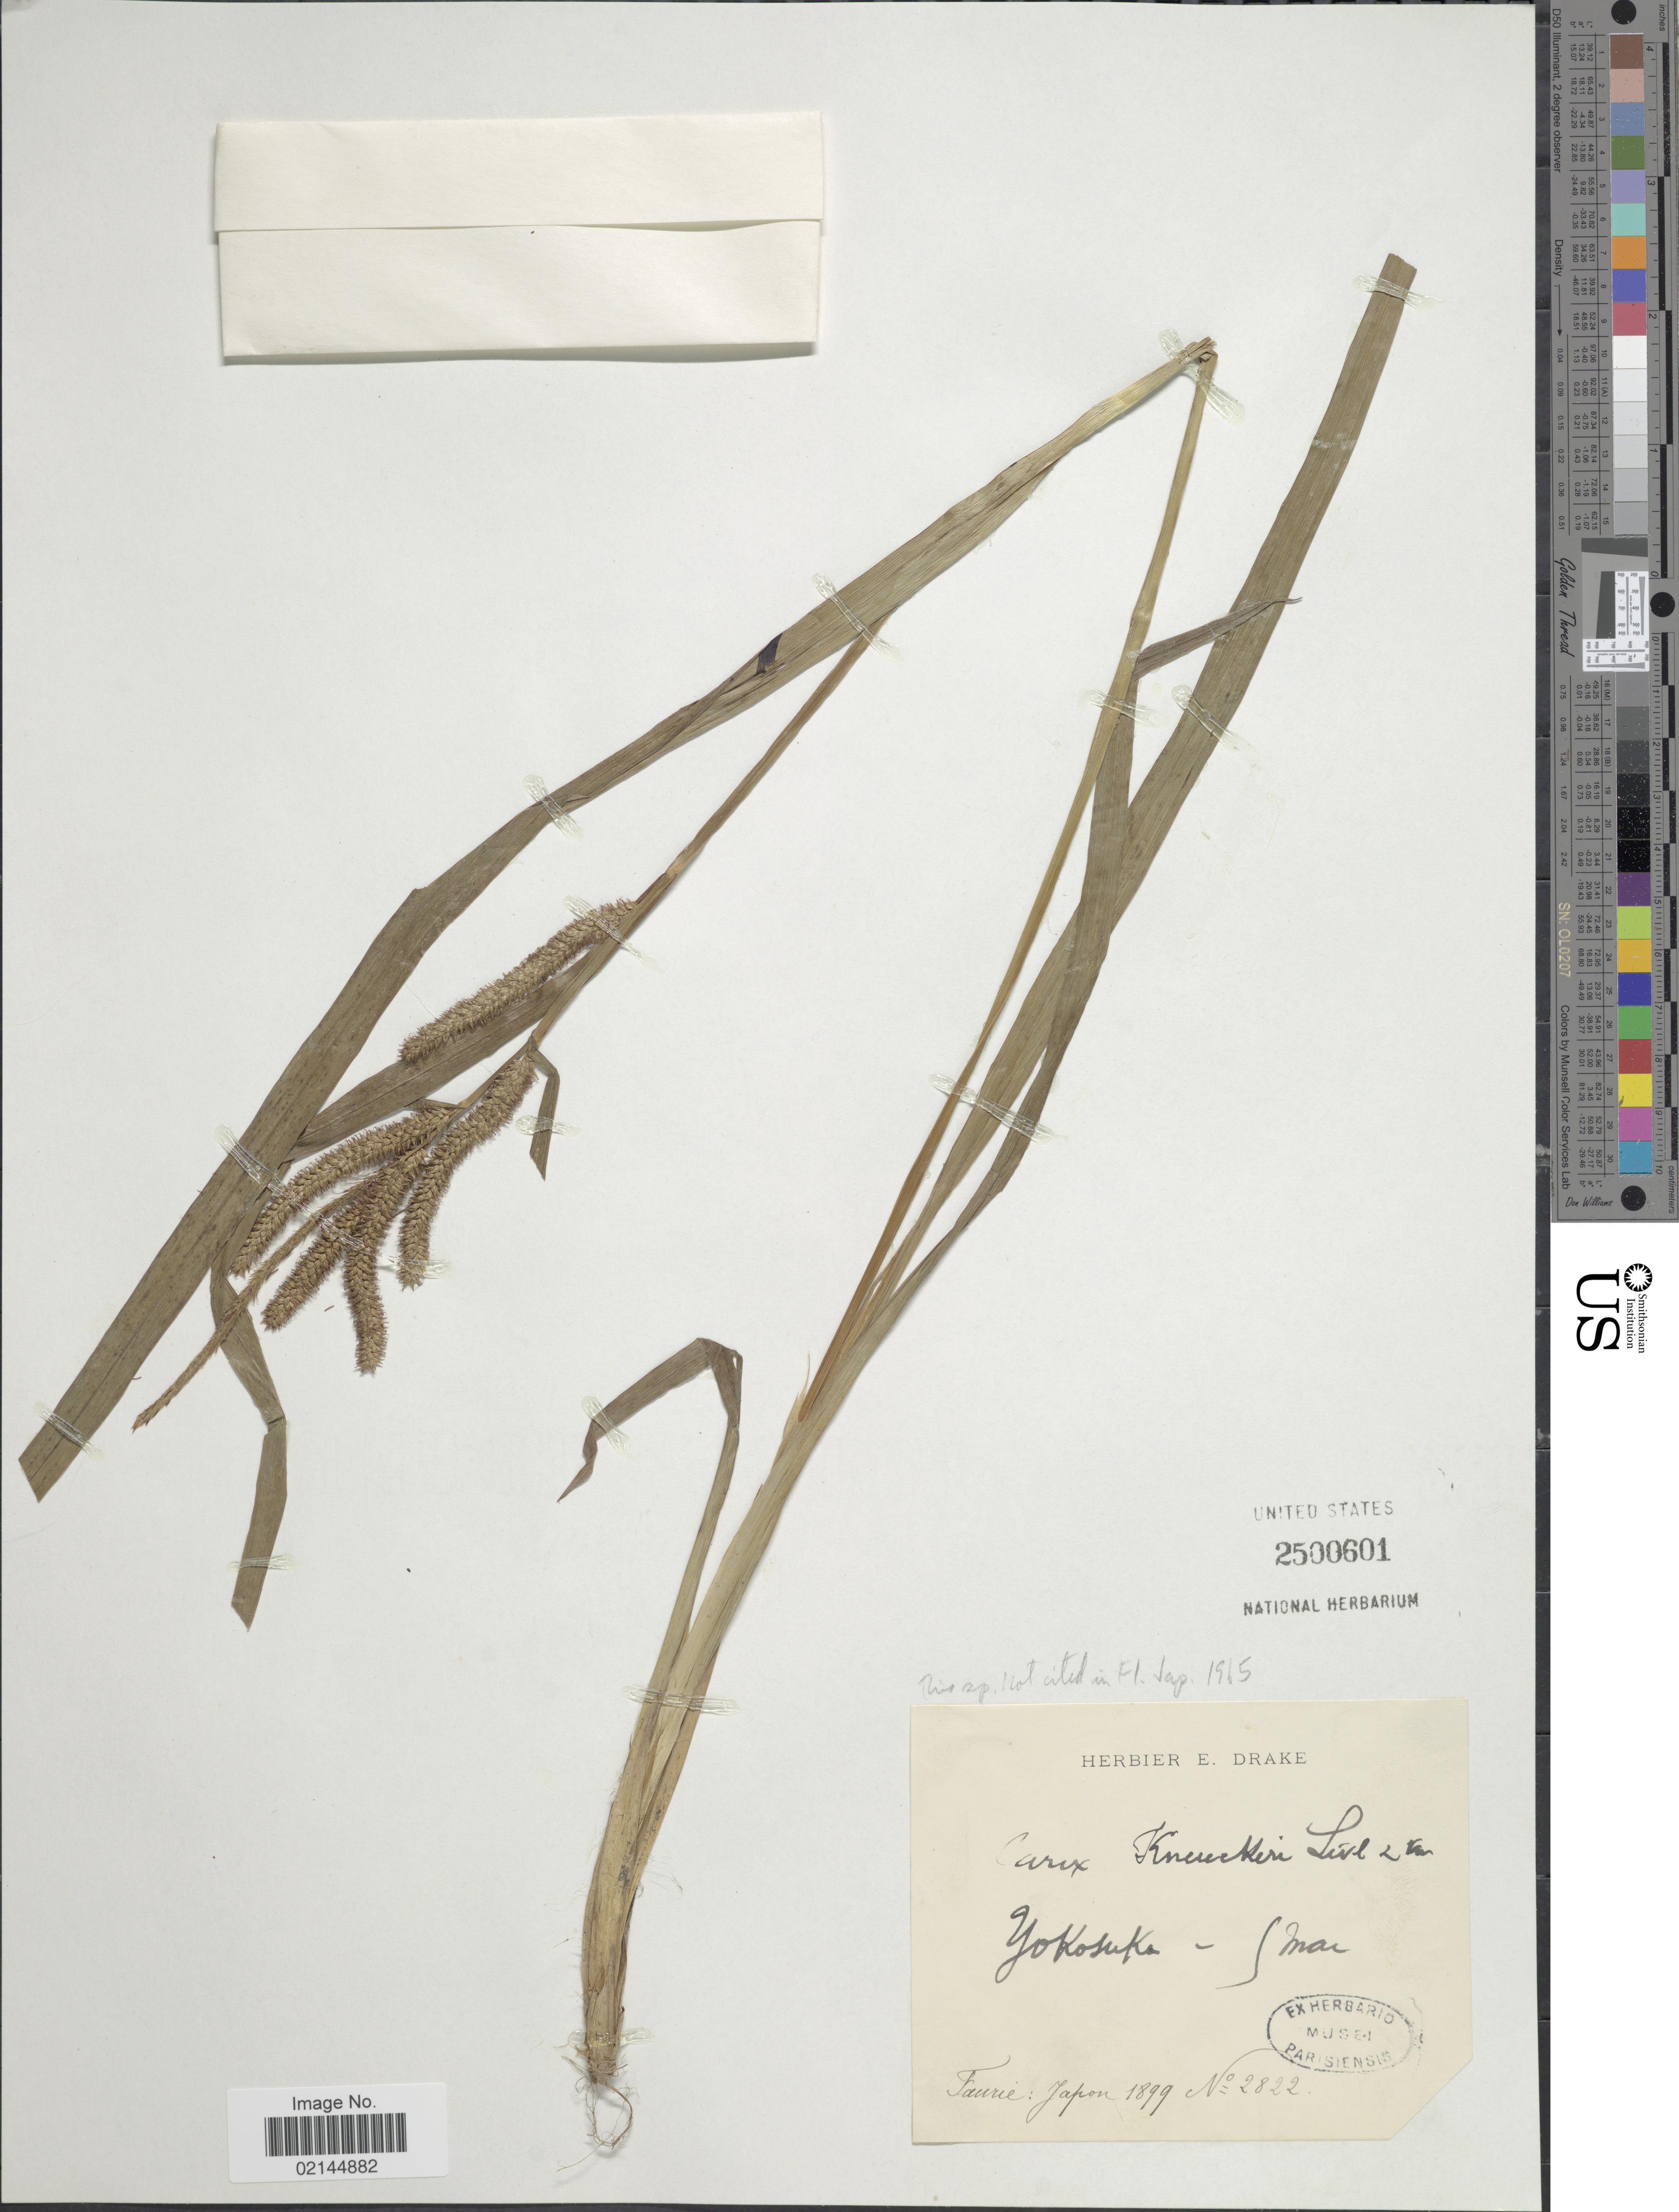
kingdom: Plantae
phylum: Tracheophyta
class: Liliopsida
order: Poales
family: Cyperaceae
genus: Carex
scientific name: Carex alliiformis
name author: C.B. Clarke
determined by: Strong, Mark T., (BOT), Smithsonian Institution - National Museum of Natural History (UNITED STATES)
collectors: ex herb. E. Drake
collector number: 2822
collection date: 1899-05-05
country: Japan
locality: Yokosuka. Faurie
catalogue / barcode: US 2500601